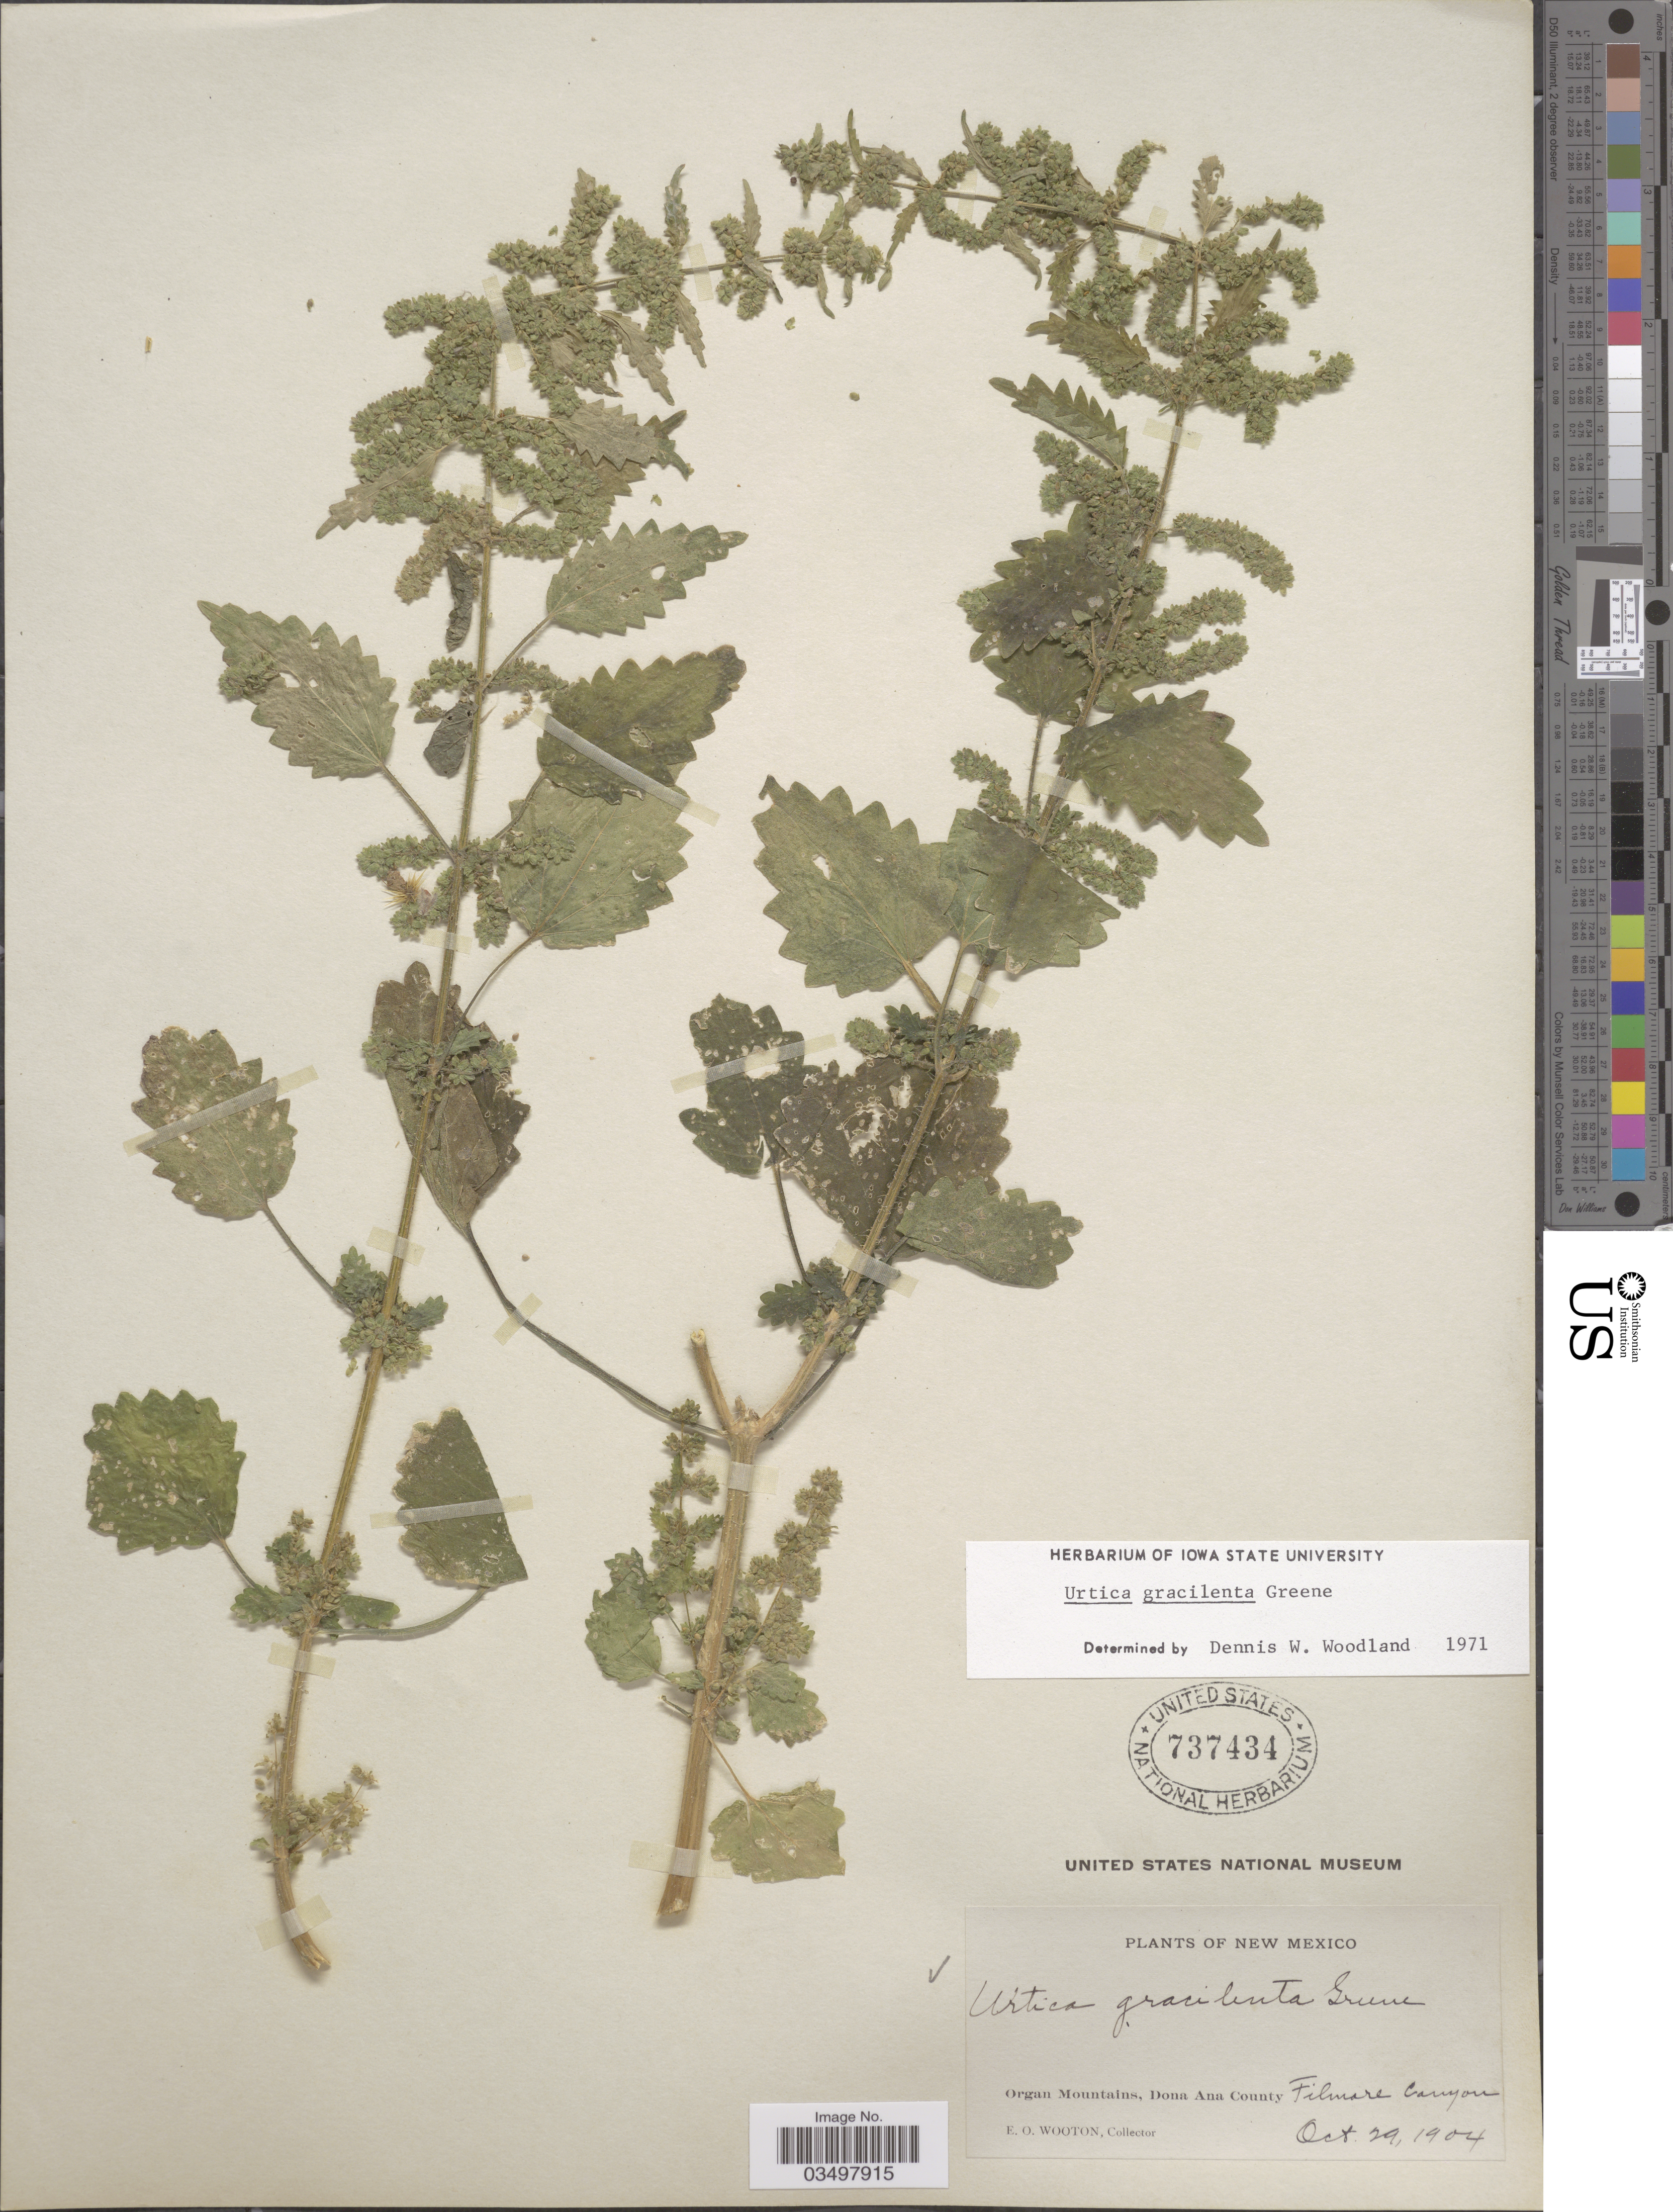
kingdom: Plantae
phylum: Tracheophyta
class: Magnoliopsida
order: Rosales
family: Urticaceae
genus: Urtica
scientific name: Urtica gracilenta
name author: Greene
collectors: E. O. Wooton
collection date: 1904-10-29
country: United States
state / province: New Mexico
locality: Organ Mountains, Dona Ana County, Filmore Canyon.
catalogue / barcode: US 737434